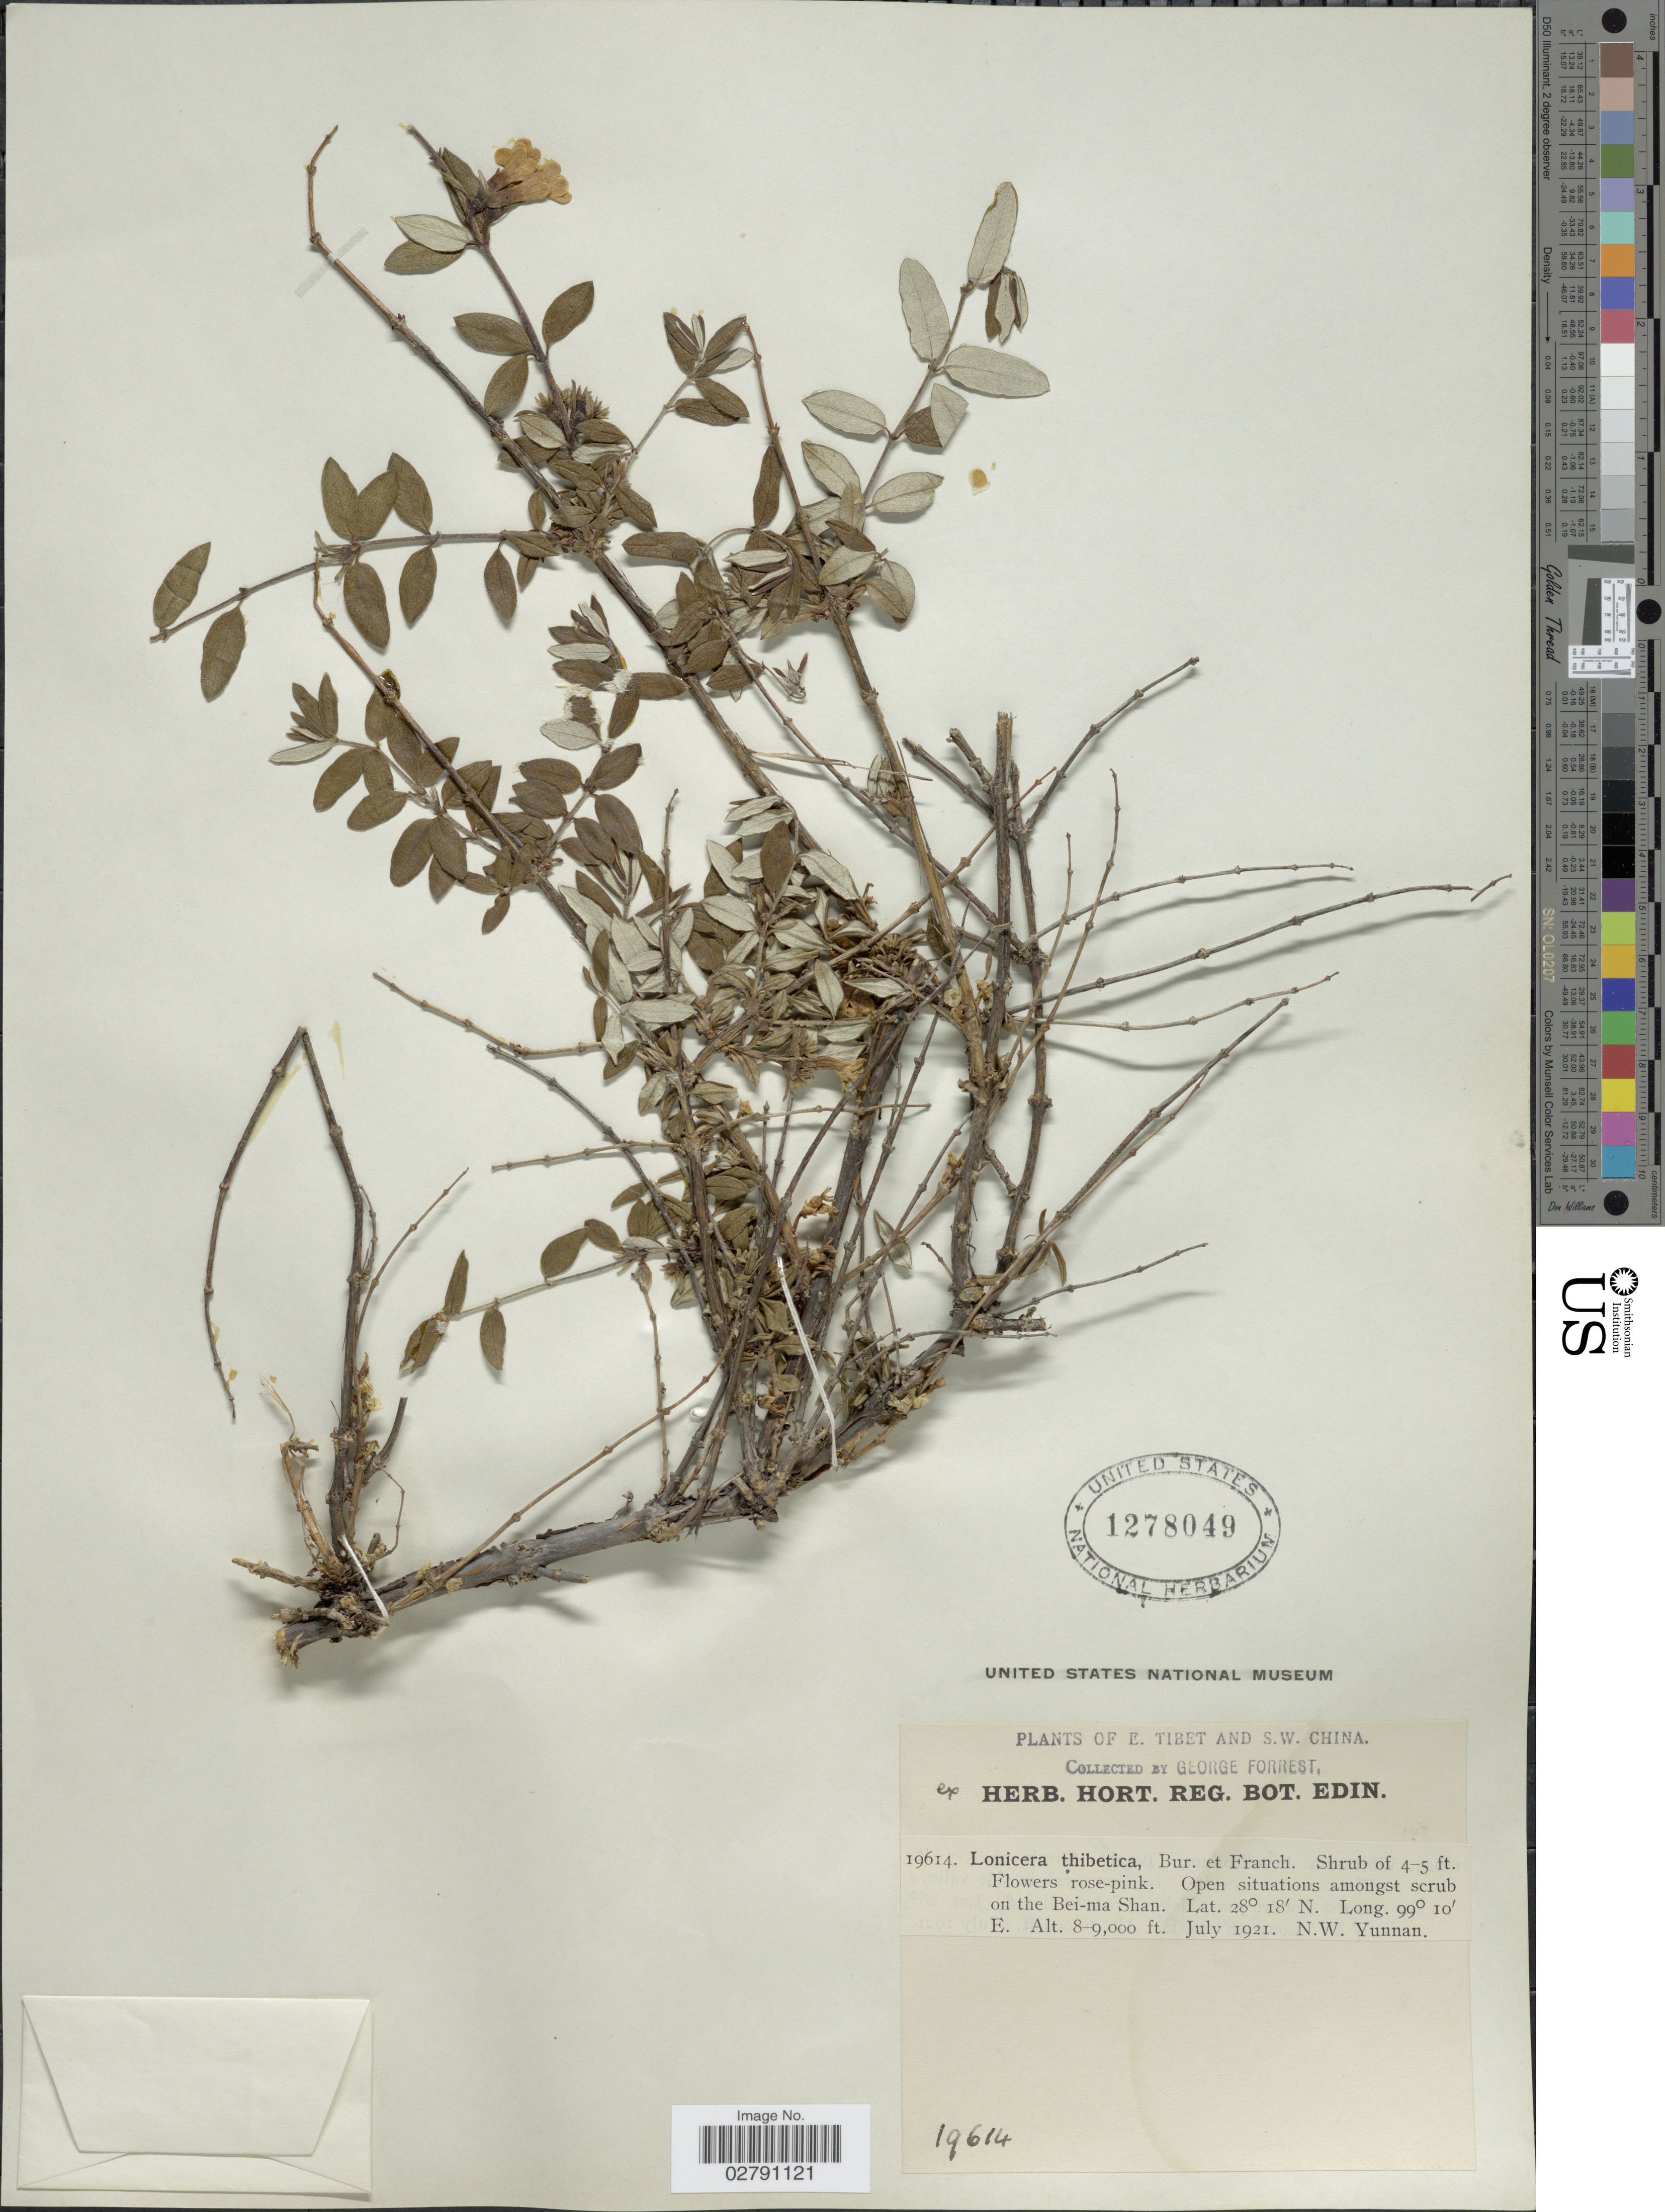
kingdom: Plantae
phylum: Tracheophyta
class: Magnoliopsida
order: Dipsacales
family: Caprifoliaceae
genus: Lonicera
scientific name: Lonicera thibetica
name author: Bureau & Franch.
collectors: G. Forrest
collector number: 19614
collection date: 1921-07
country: China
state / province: Yunnan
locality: E. Tibet and S.W. China. Open situations amongst scrub on the Bei-ma Shan. N.W. Yunnan.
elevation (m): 2438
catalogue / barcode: US 1278049